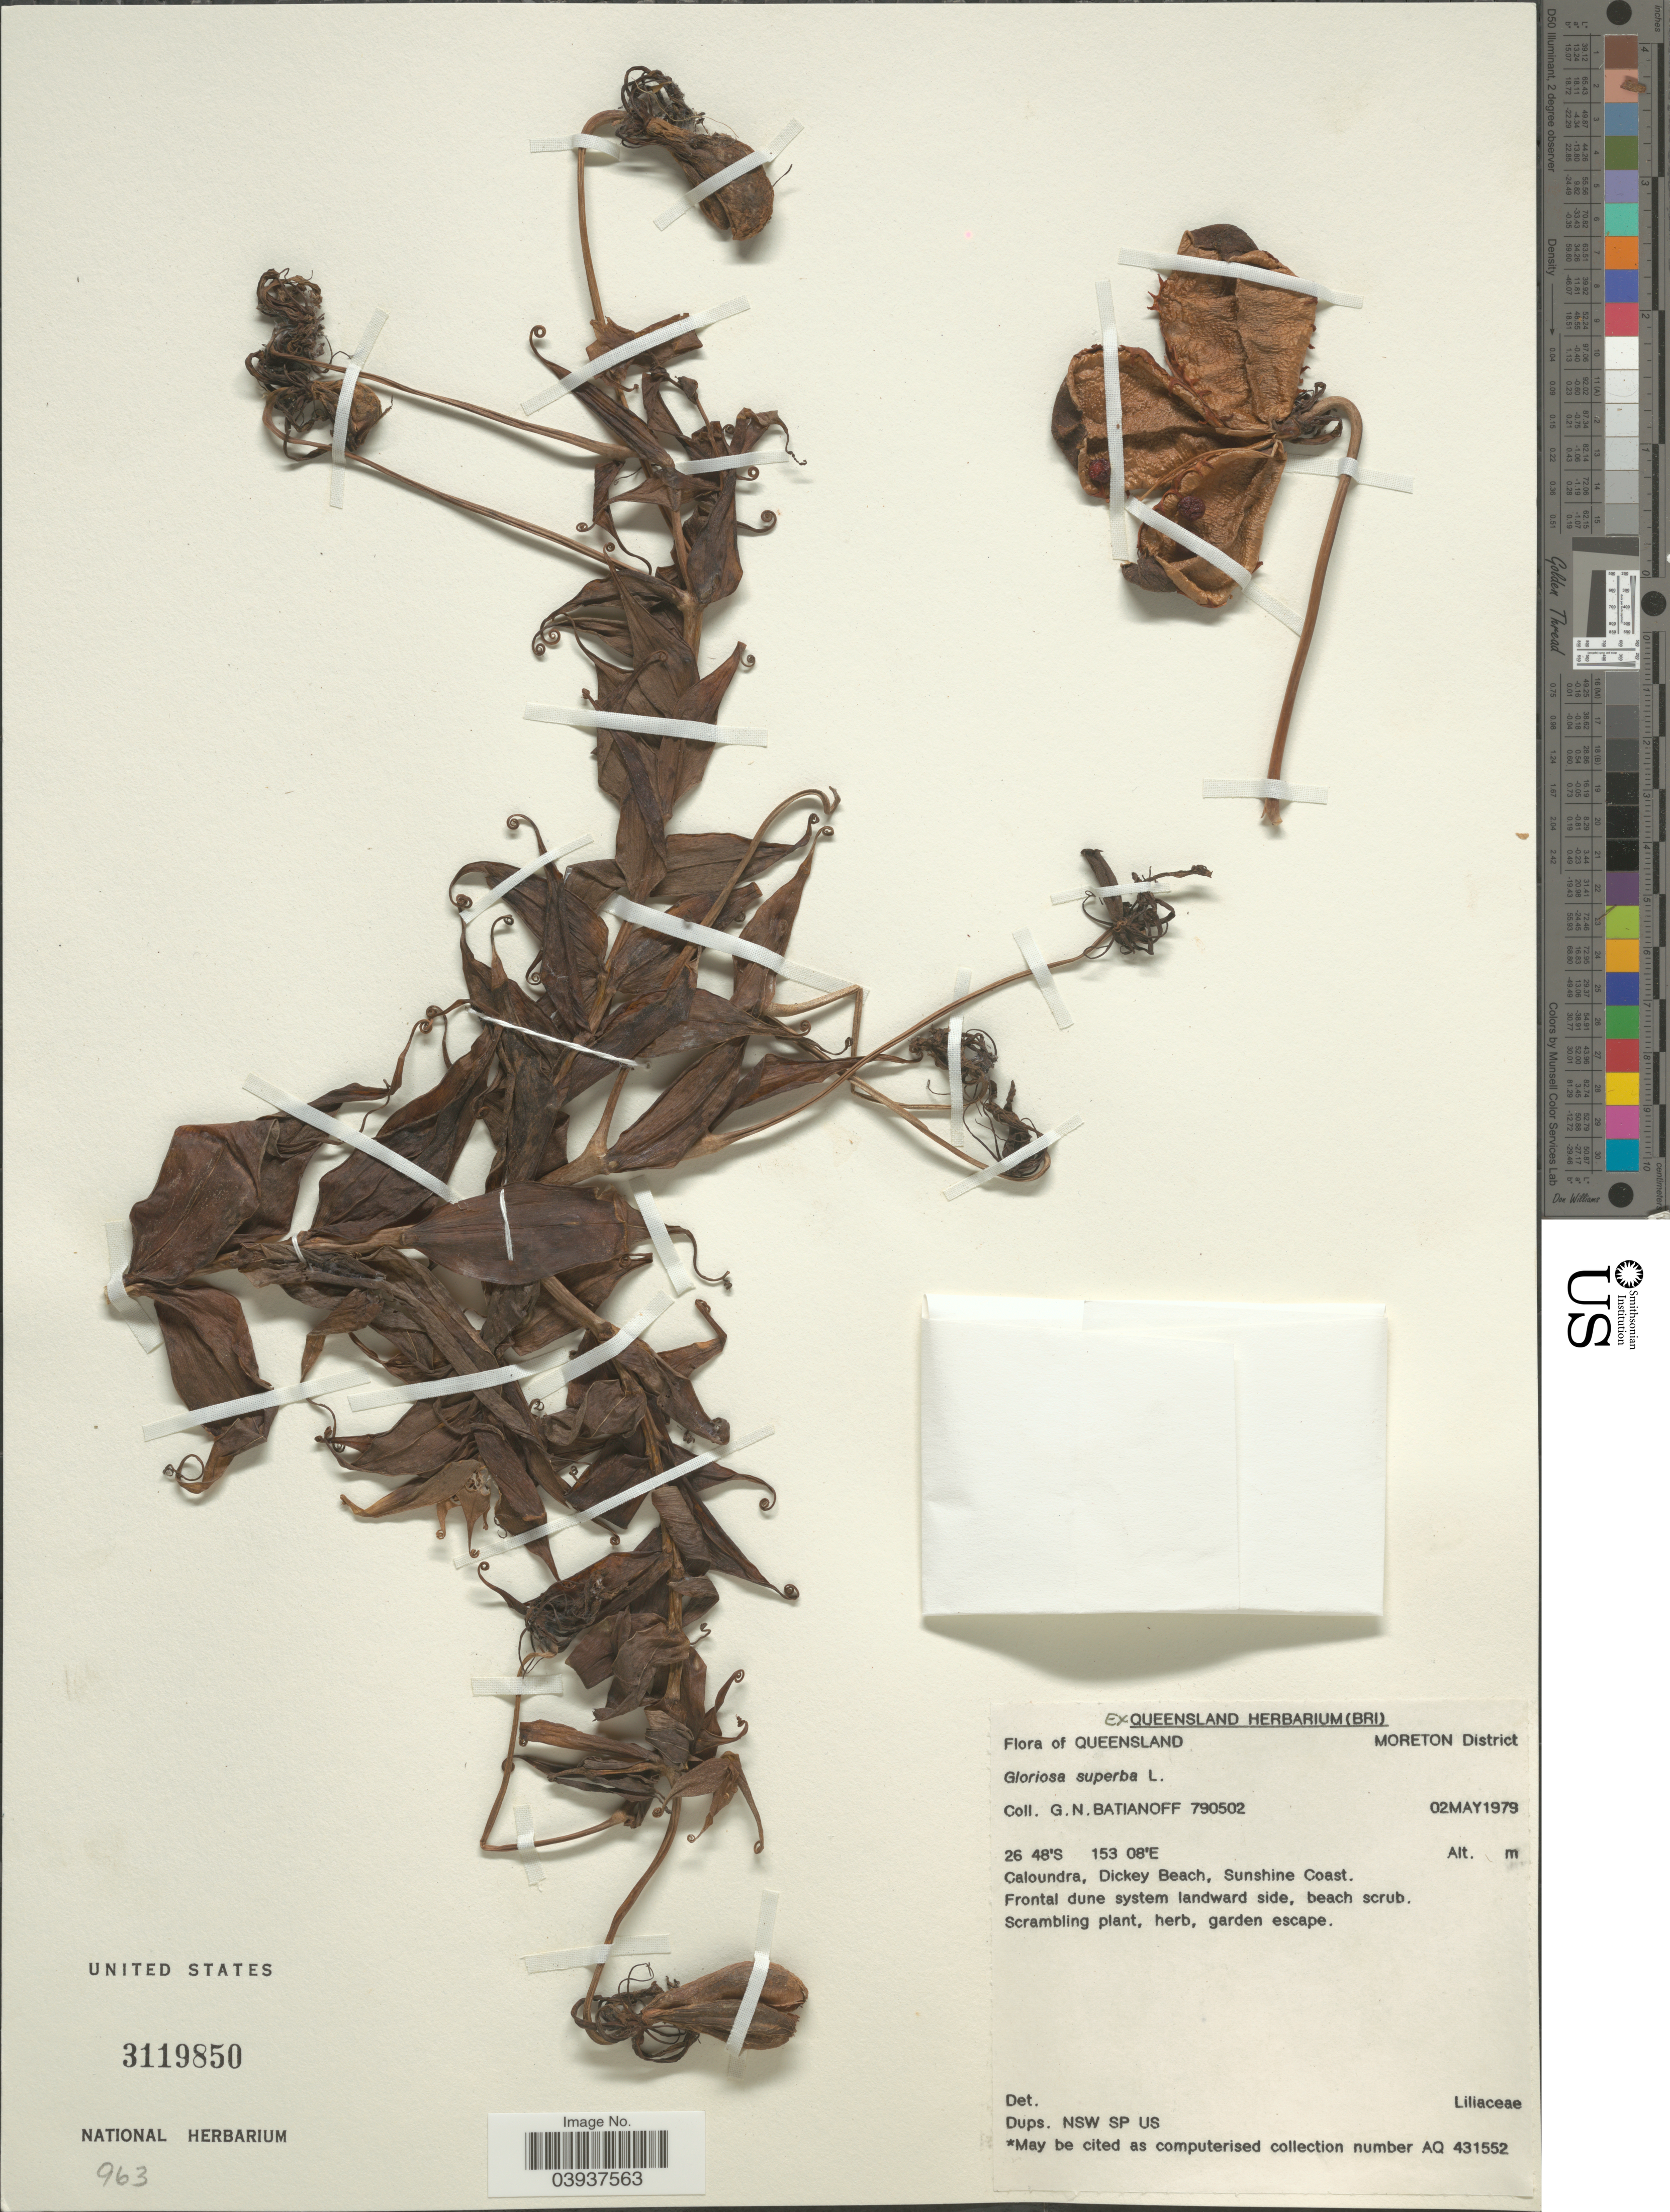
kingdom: Plantae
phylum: Tracheophyta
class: Liliopsida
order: Liliales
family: Colchicaceae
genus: Gloriosa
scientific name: Gloriosa superba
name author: L.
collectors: G. Batianoff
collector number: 790502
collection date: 1979-05-02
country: Australia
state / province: Queensland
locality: Moreton District. Caloundra, Dickey Beach, Sunshine Coast. Frontal dune system landward side.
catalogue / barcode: US 3119850